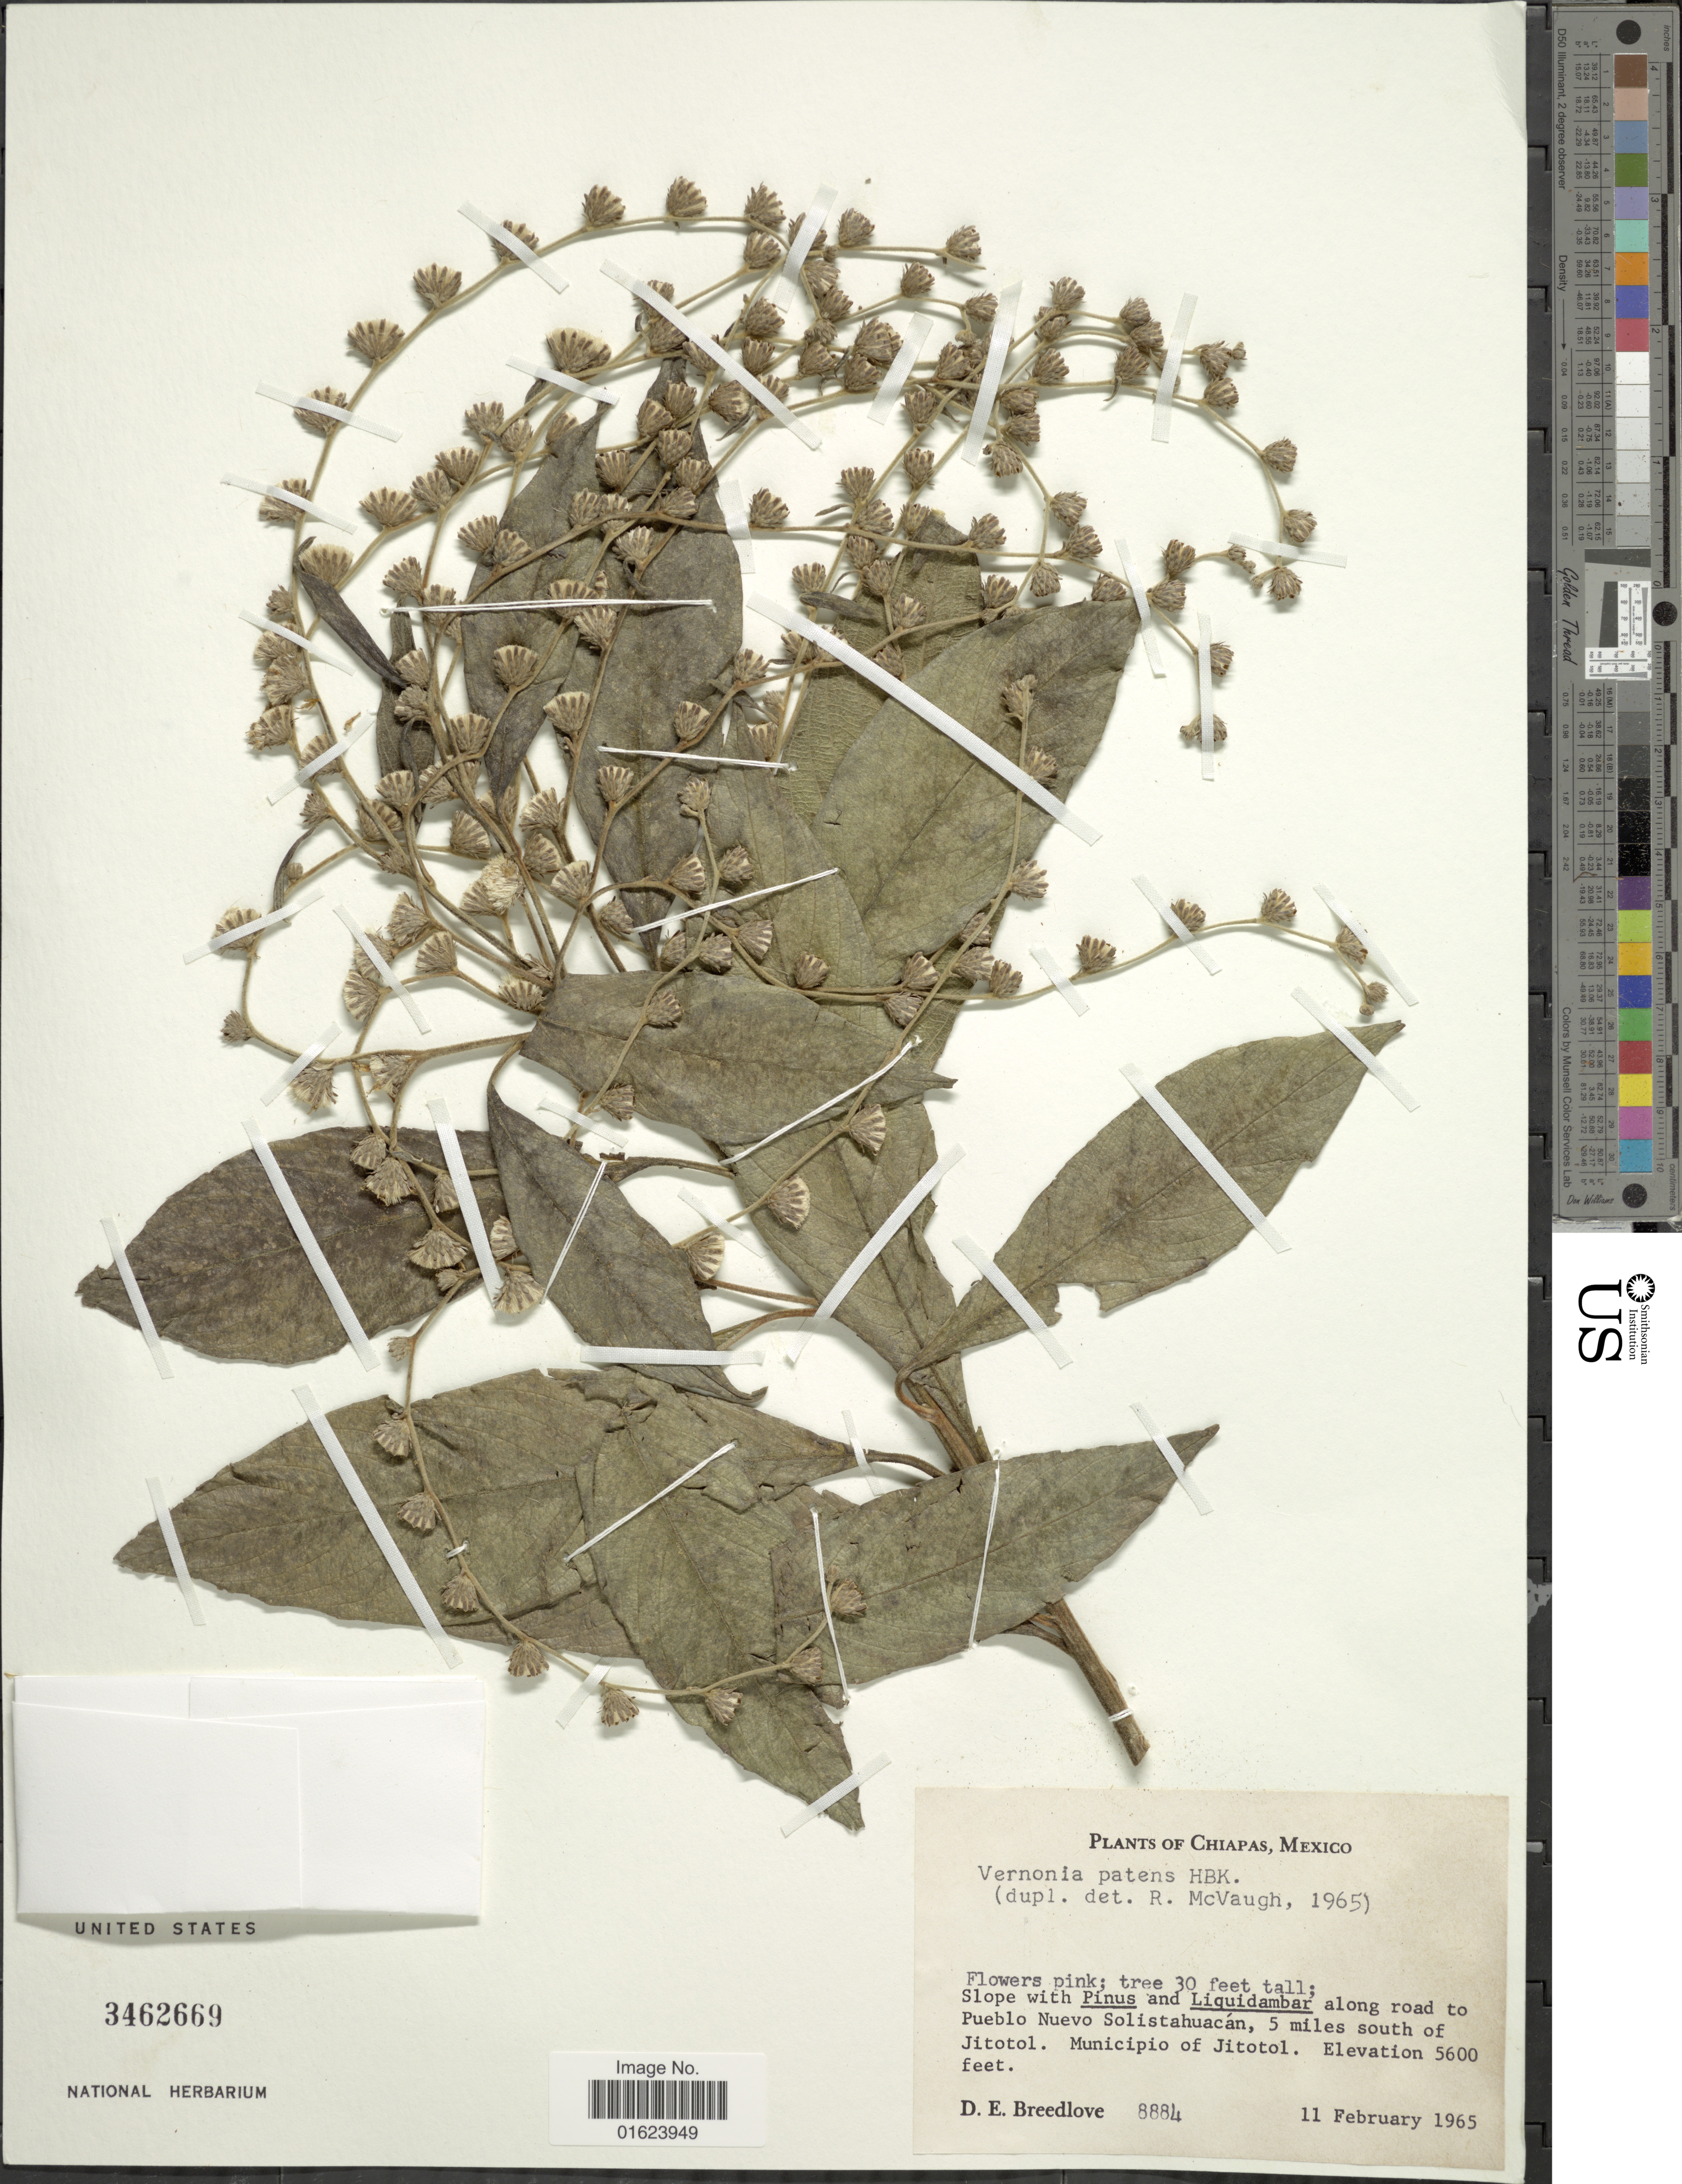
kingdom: Plantae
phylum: Tracheophyta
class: Magnoliopsida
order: Asterales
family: Asteraceae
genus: Lepidaploa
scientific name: Lepidaploa polypleura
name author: (S.F. Blake) H. Rob.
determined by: Renon, Polla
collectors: D. E. Breedlove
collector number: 8884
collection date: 1965-02-11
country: Mexico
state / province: Chiapas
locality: Chiapas, Mexico. Pueblo Nuevo Solistahuacan, 5 miles south of Jitotol. Municipio of Jitotol.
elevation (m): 1707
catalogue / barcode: US 3462669